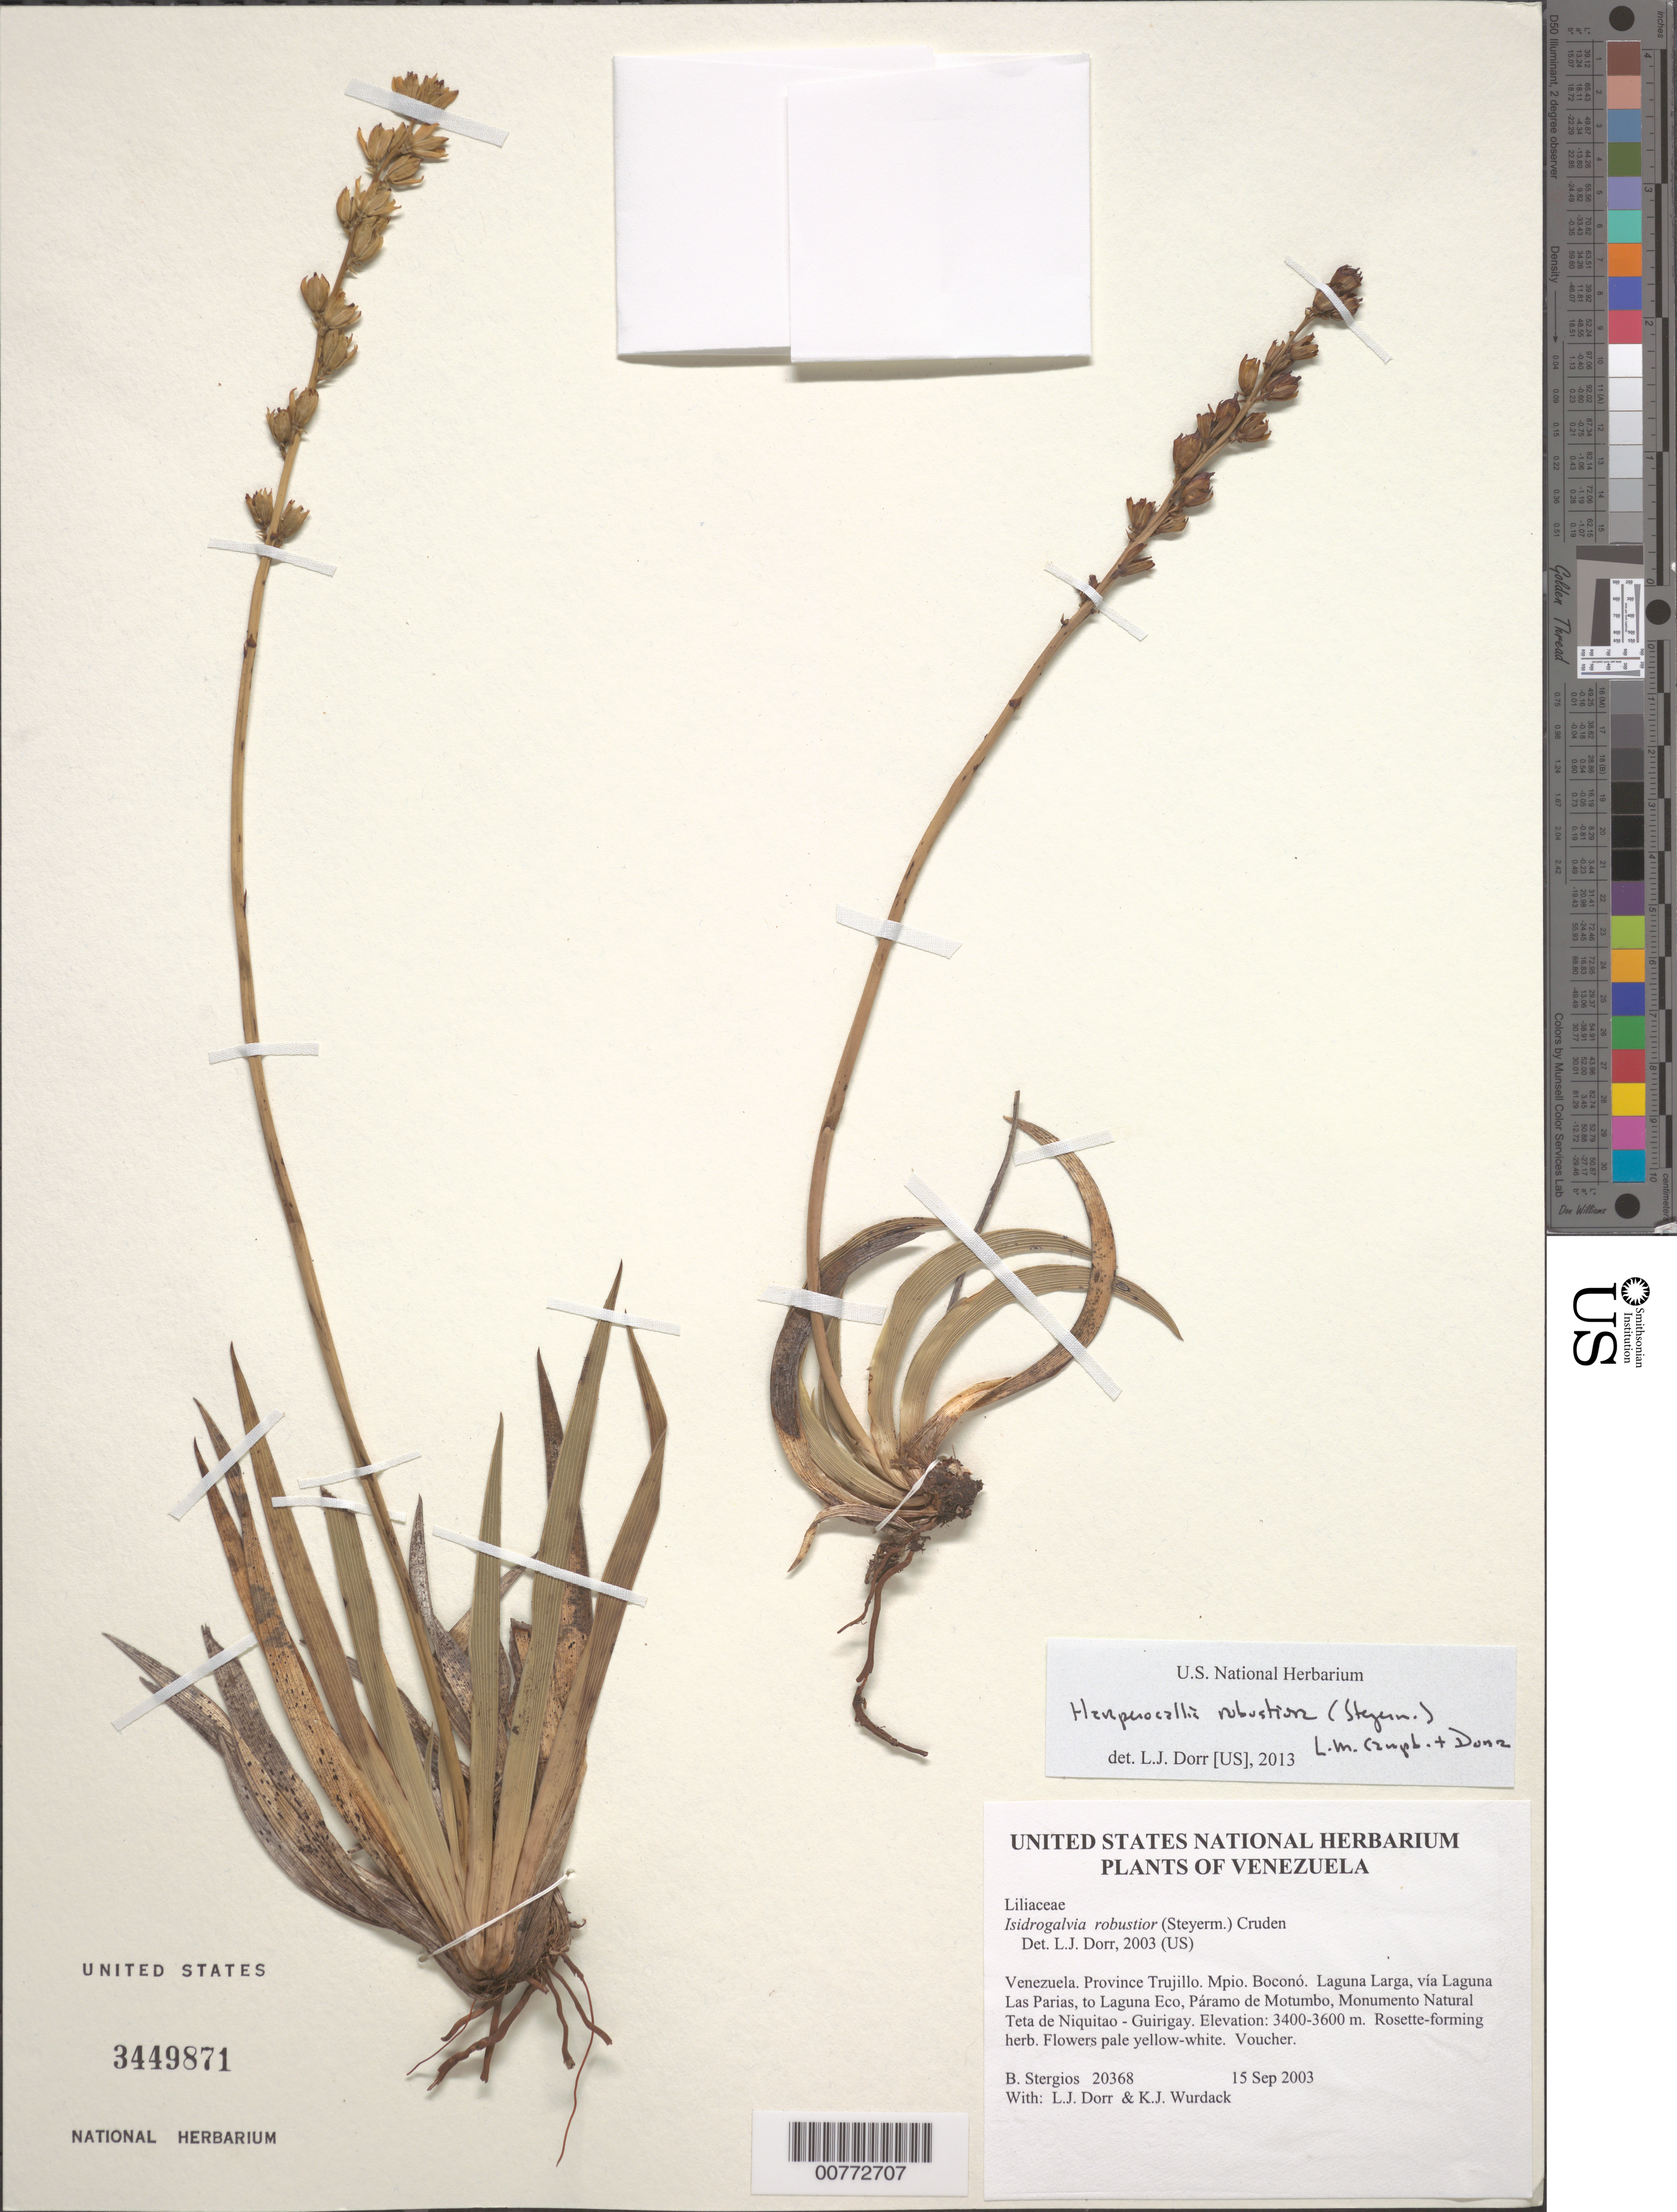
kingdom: Plantae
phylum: Tracheophyta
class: Liliopsida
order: Alismatales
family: Tofieldiaceae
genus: Harperocallis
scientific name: Harperocallis robustior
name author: (Steyerm.) L.M. Campb. & Dorr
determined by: Dorr, L. J., (BOT), Smithsonian Institution - National Museum of Natural History (UNITED STATES)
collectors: B. G. Stergios, L. J. Dorr & K. Wurdack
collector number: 20368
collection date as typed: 15 Sep 2003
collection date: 2003-09-15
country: Venezuela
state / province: Trujillo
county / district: Boconó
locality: Laguna Larga, vía Laguna Las Parias, to Laguna Eco, Páramo de Motumbo, Monumento Natural Teta de Niquitao - Guirigay.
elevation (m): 3400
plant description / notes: F, MO, NY, PORT, US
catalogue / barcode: US 3449871